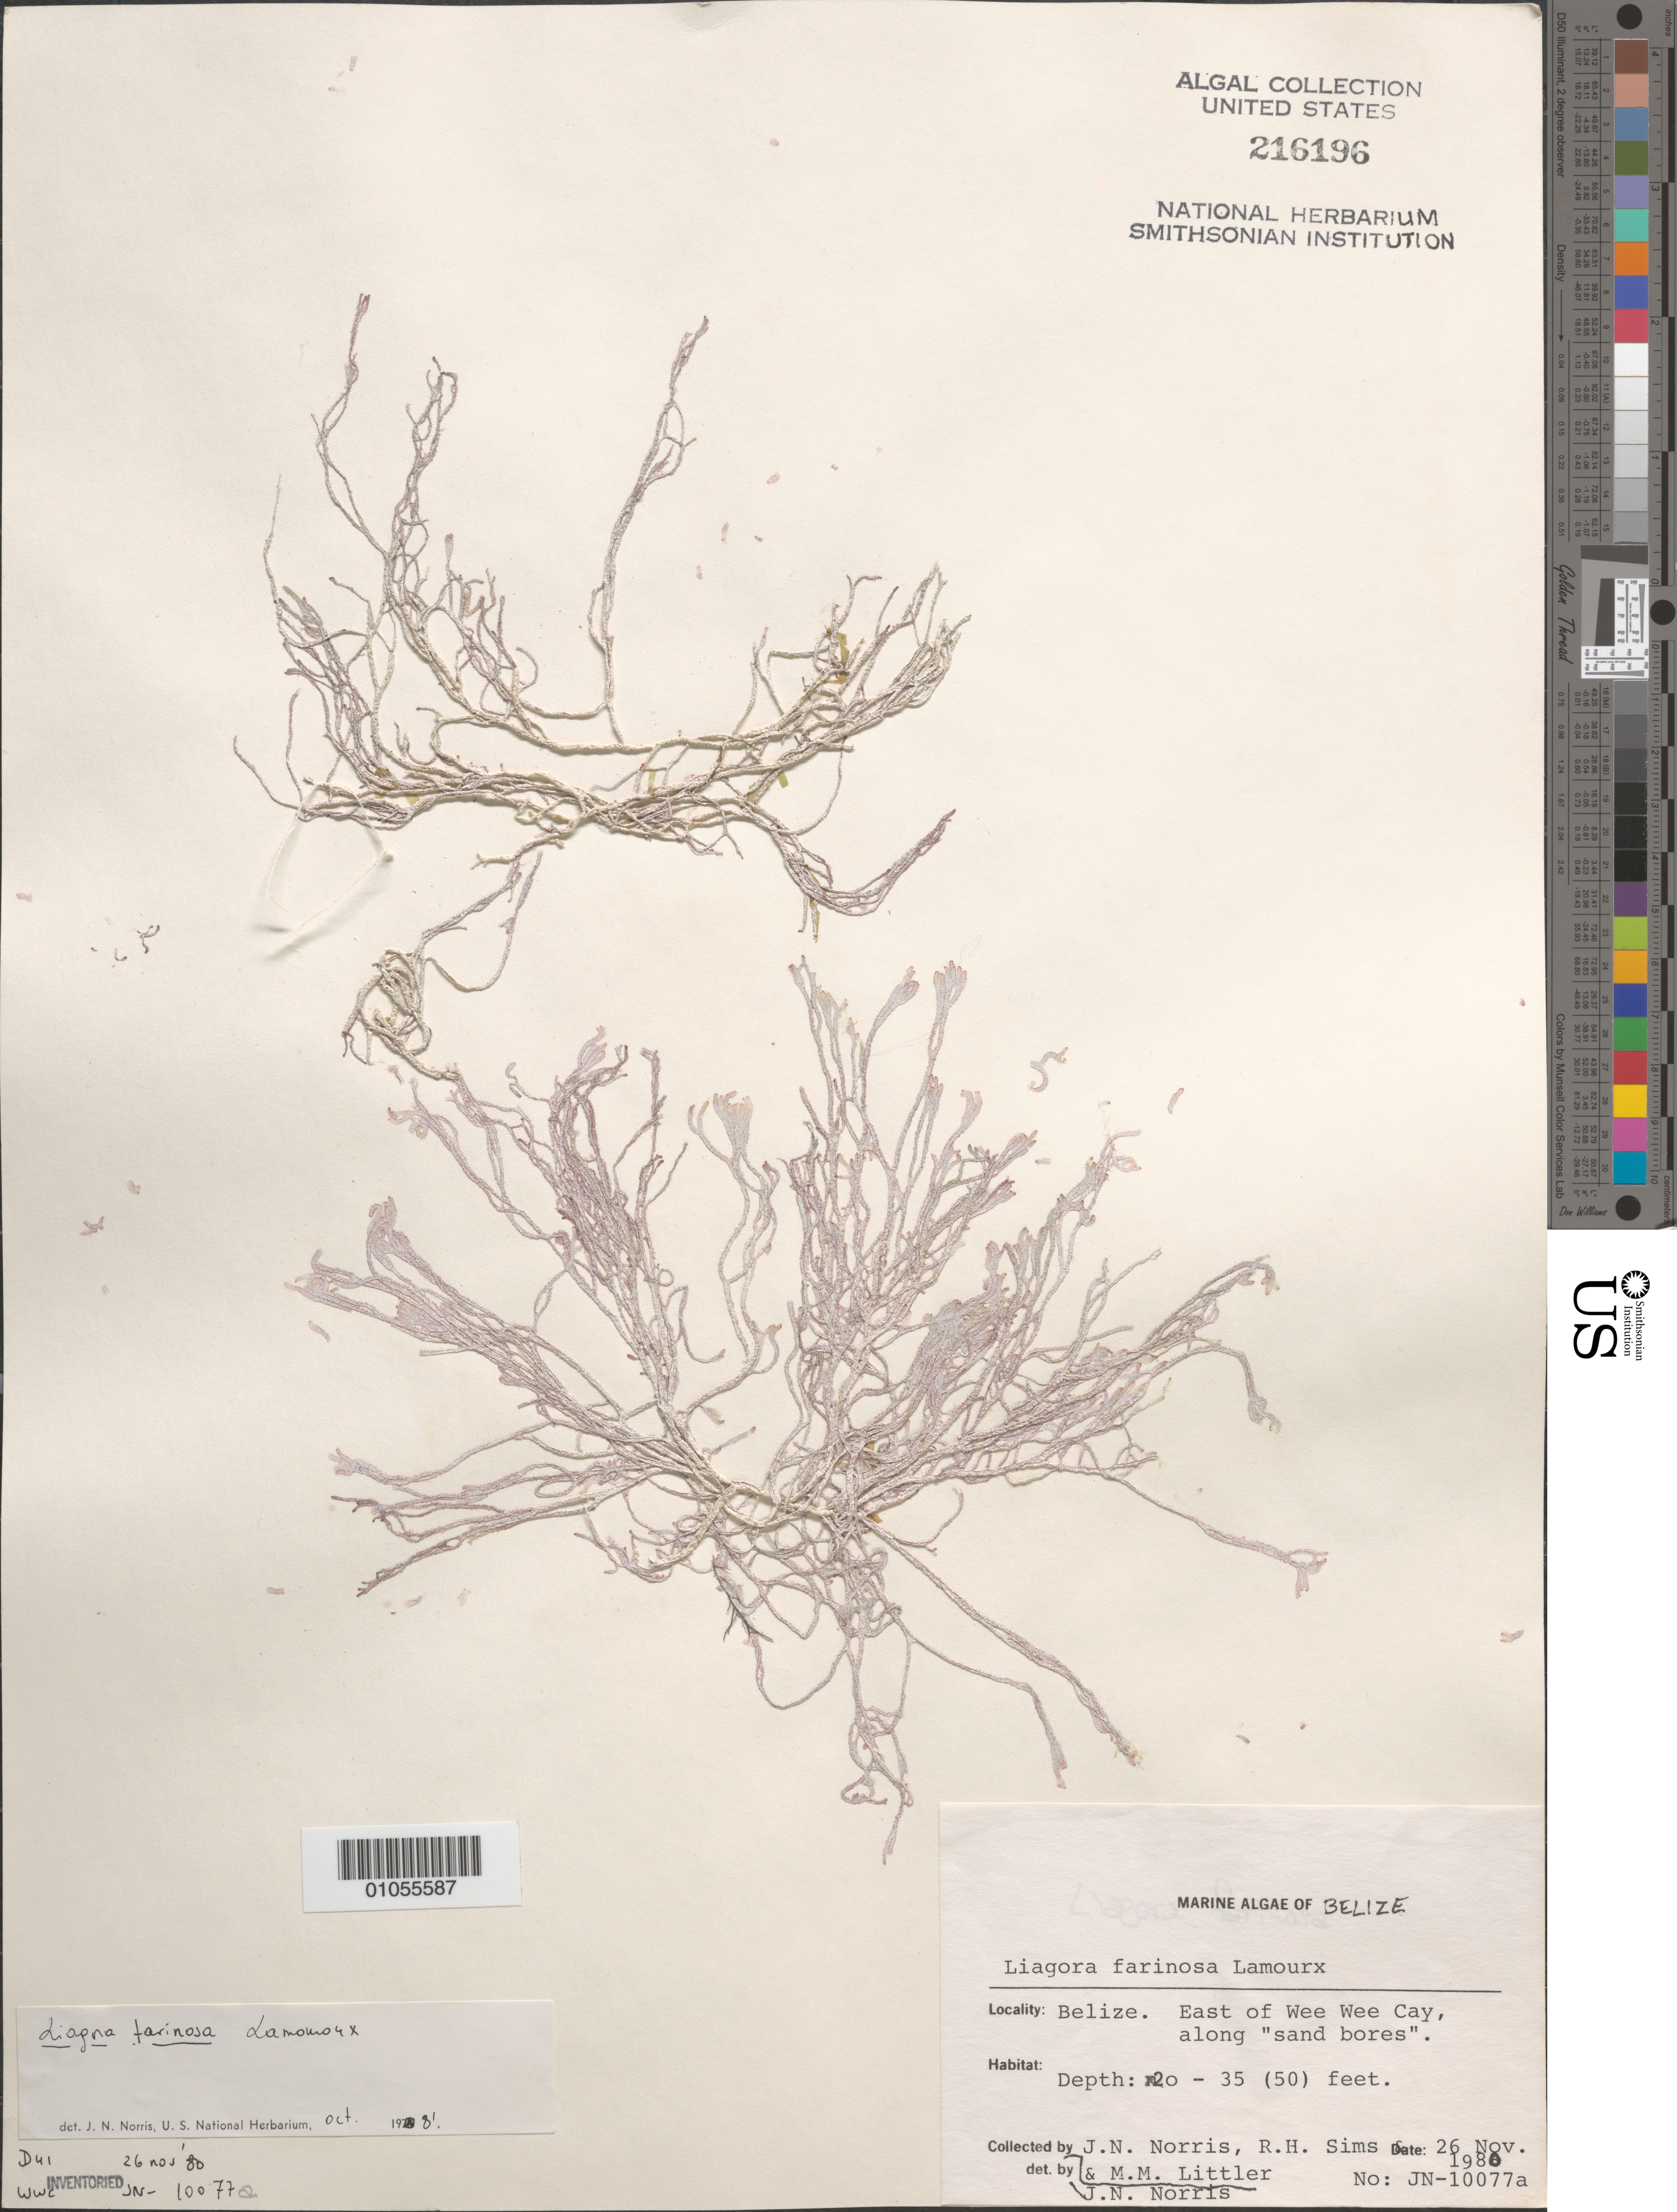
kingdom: Plantae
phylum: Rhodophyta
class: Florideophyceae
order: Nemaliales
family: Liagoraceae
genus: Liagora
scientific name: Liagora farinosa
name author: J.V.Lamouroux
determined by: Norris, James N.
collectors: J. N. Norris, R. H. Sims & M. M. Littler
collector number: JN-10077A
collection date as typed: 26 Nov 1980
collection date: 1980-11-26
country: Belize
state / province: Stann Creek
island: Wee Wee Cay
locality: East of Wee Wee Cay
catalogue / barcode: US 216196